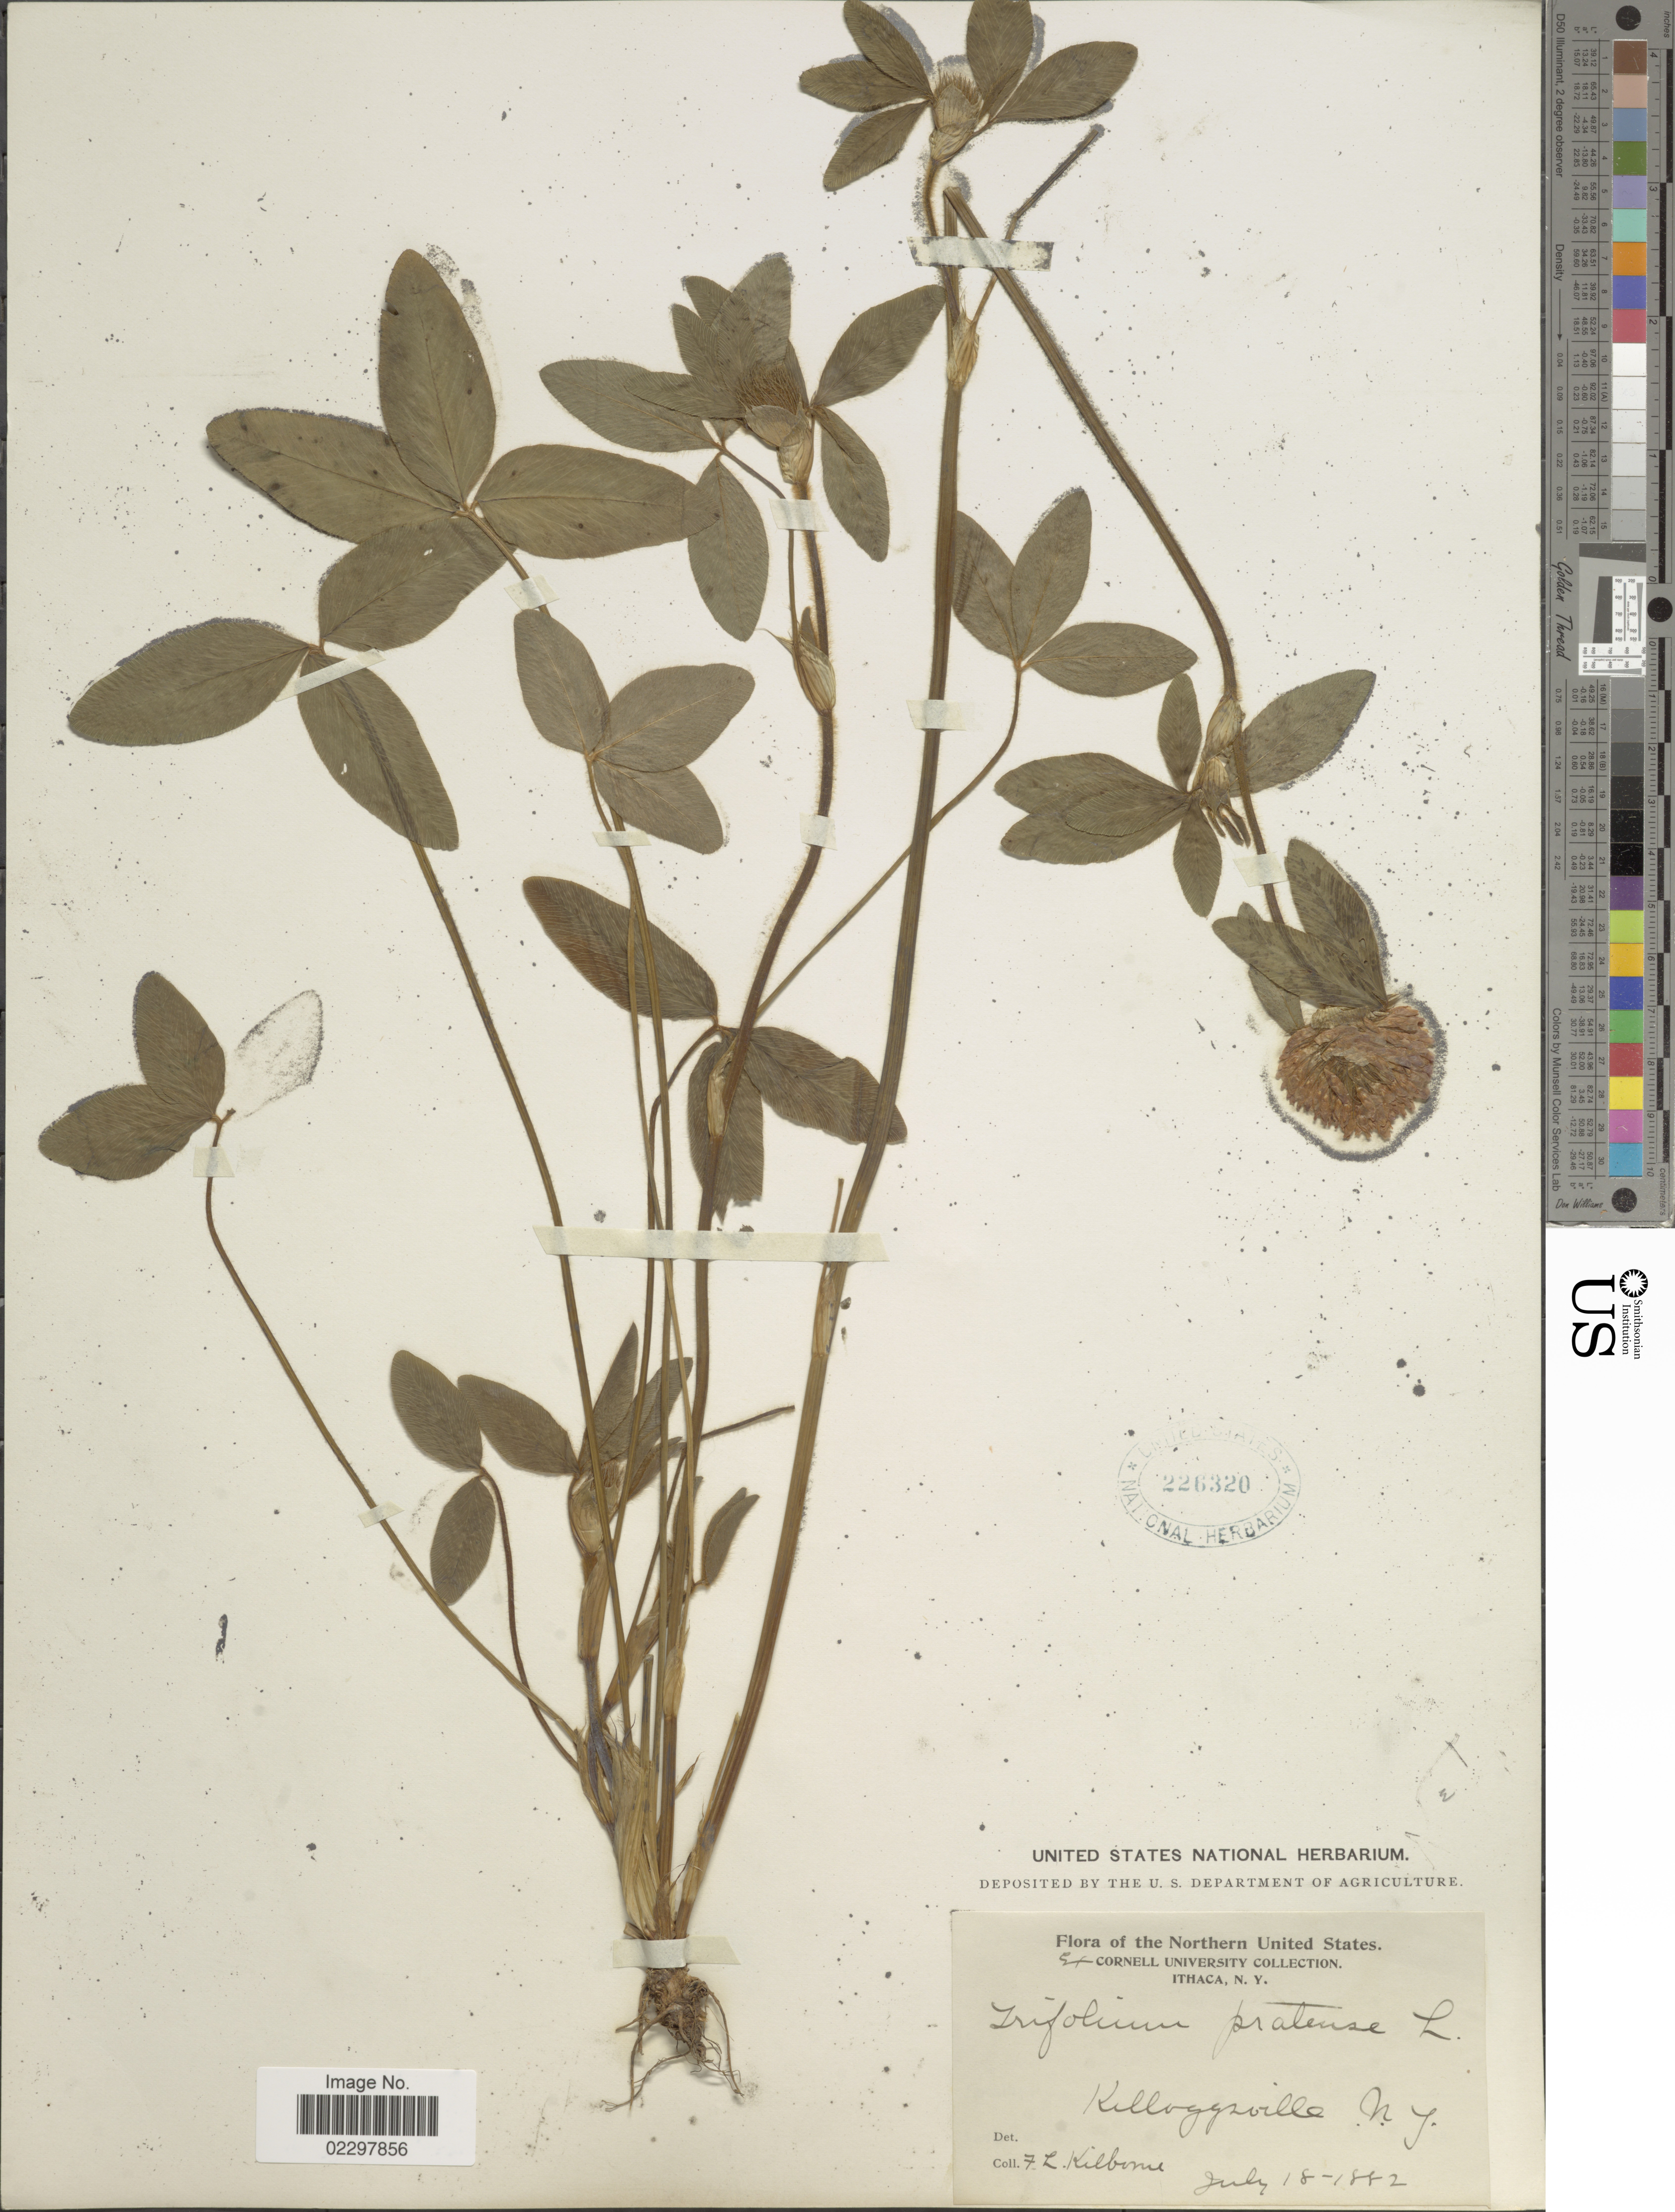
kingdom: Plantae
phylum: Tracheophyta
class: Magnoliopsida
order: Fabales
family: Fabaceae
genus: Trifolium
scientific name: Trifolium pratense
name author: L.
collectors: F. L. Kilborne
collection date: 1882-07-18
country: United States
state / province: New York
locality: Northern United States, Kelloggsville, N.Y.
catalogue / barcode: US 226320